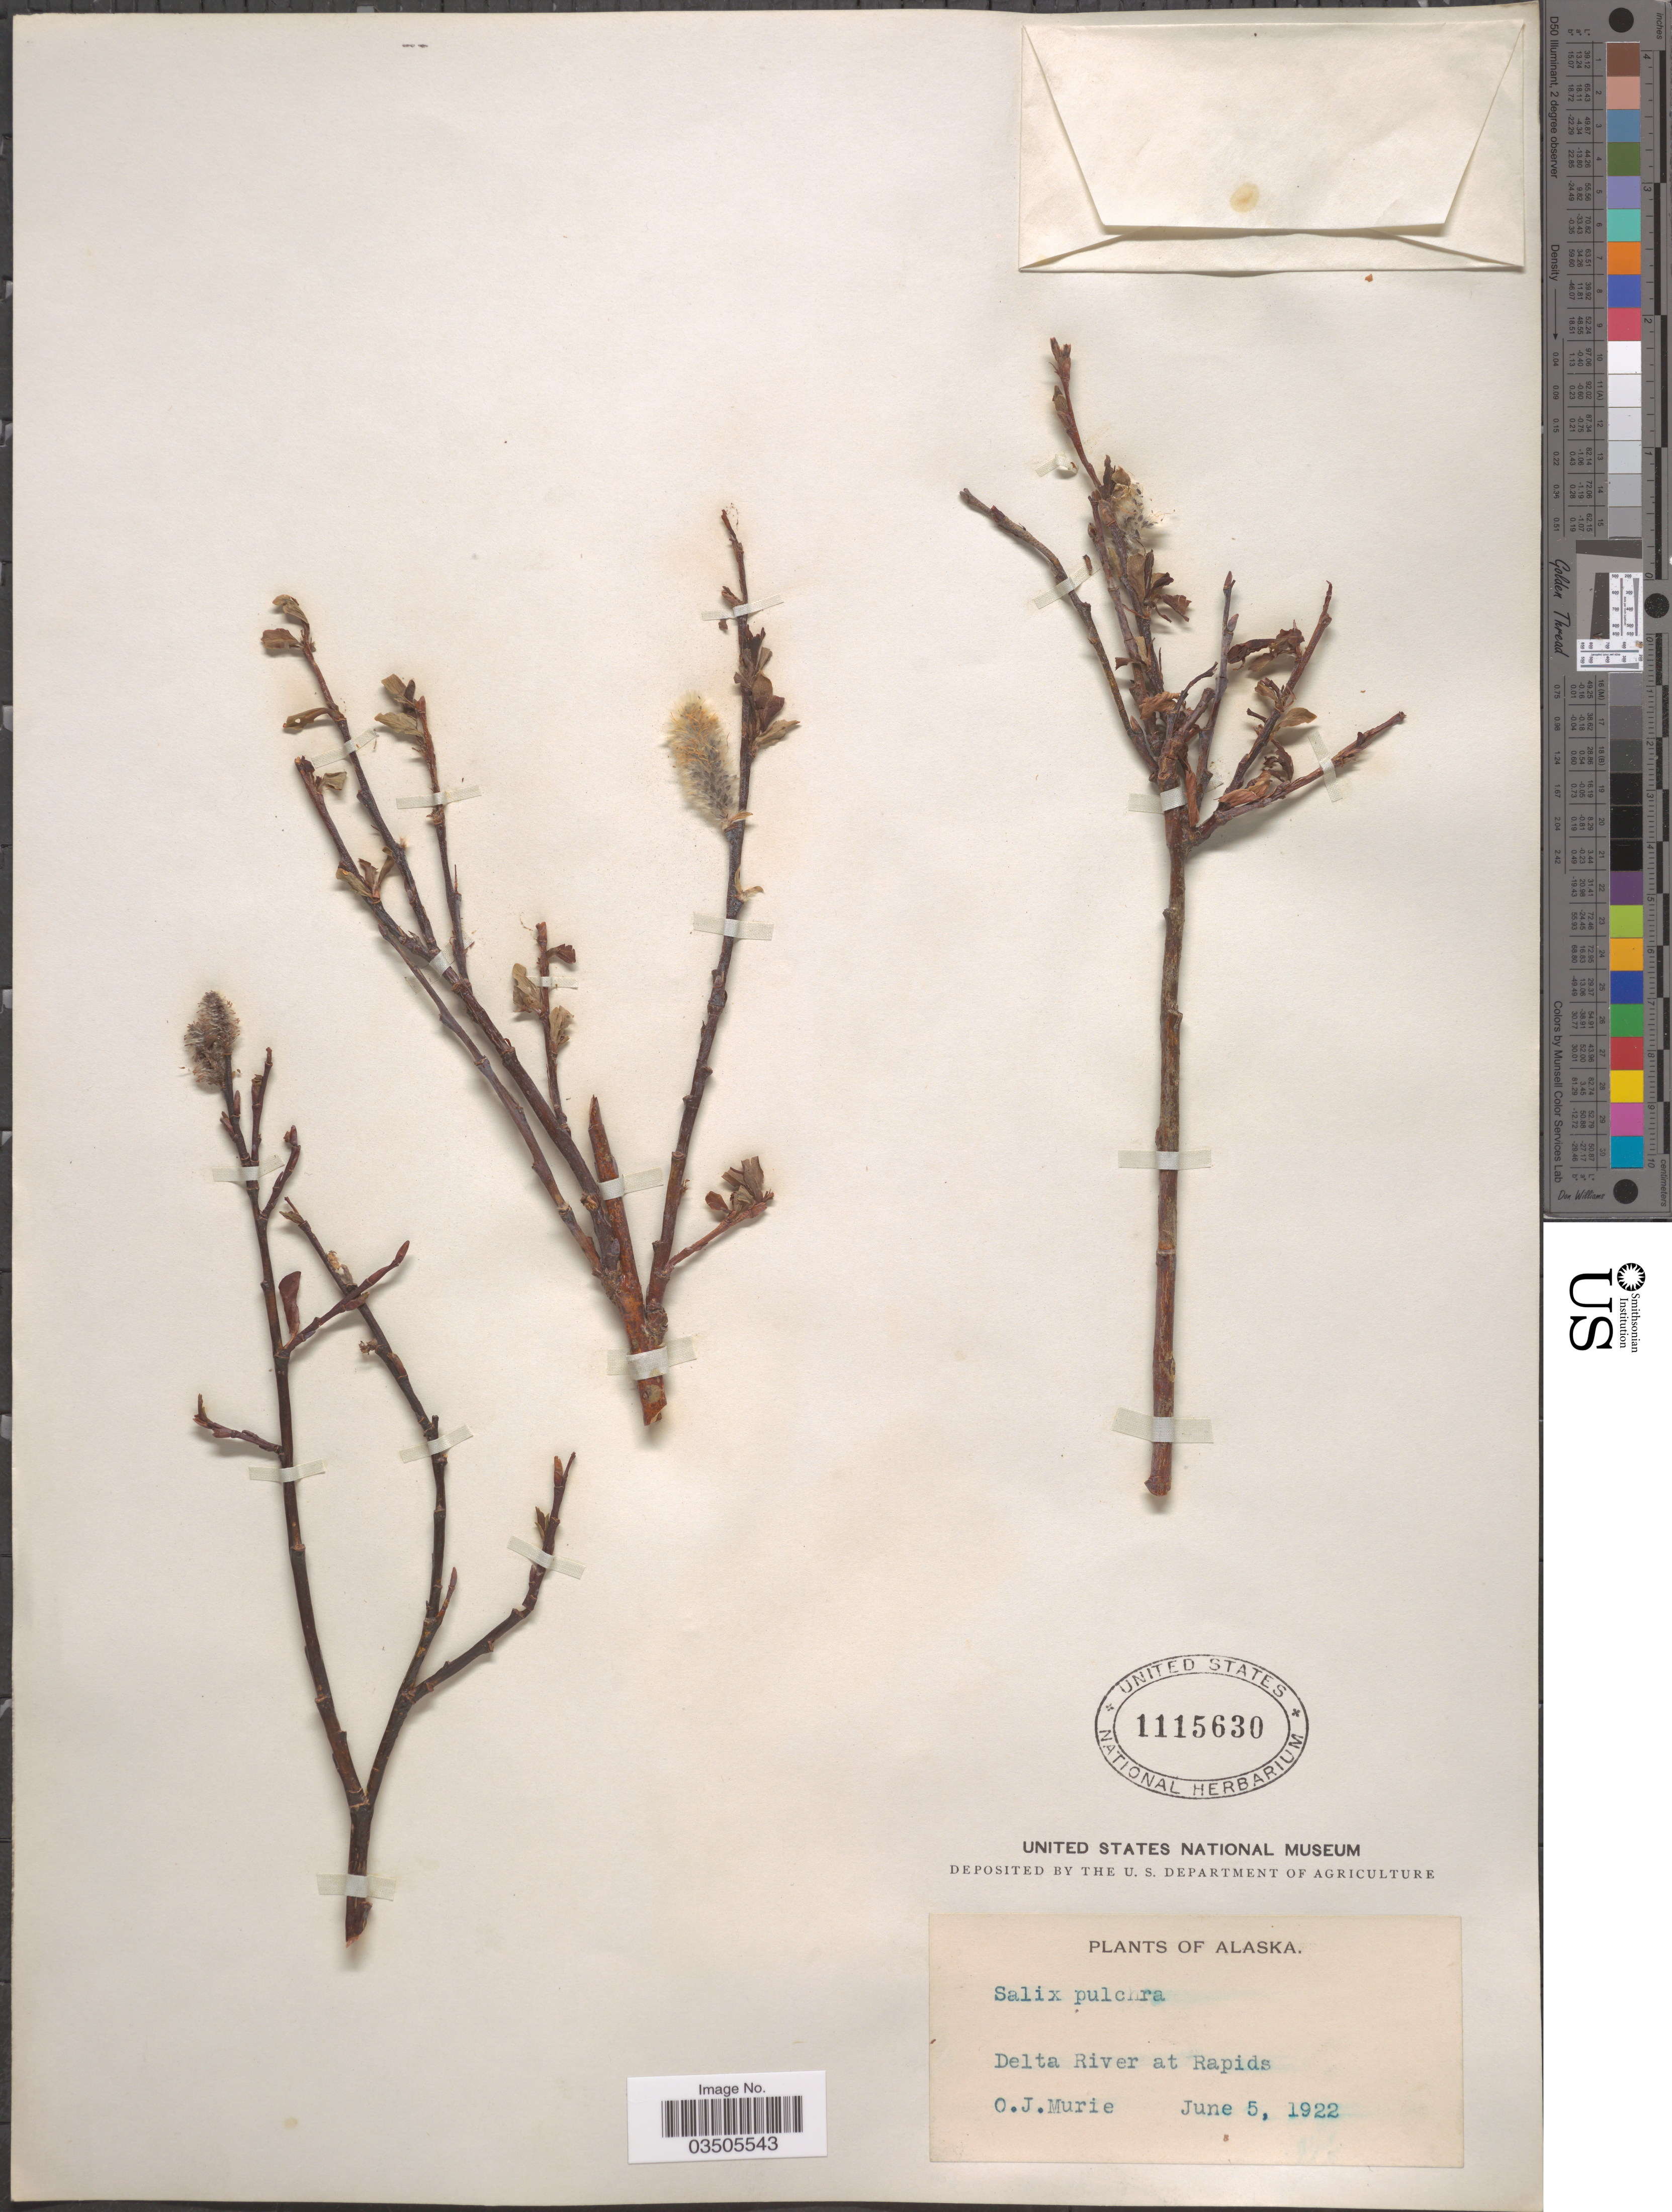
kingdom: Plantae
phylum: Tracheophyta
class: Magnoliopsida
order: Malpighiales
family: Salicaceae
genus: Salix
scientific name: Salix pulchra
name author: Cham.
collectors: O. Murie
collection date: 1922-06-05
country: United States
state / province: Alaska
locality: Delta River at Rapids.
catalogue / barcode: US 1115630